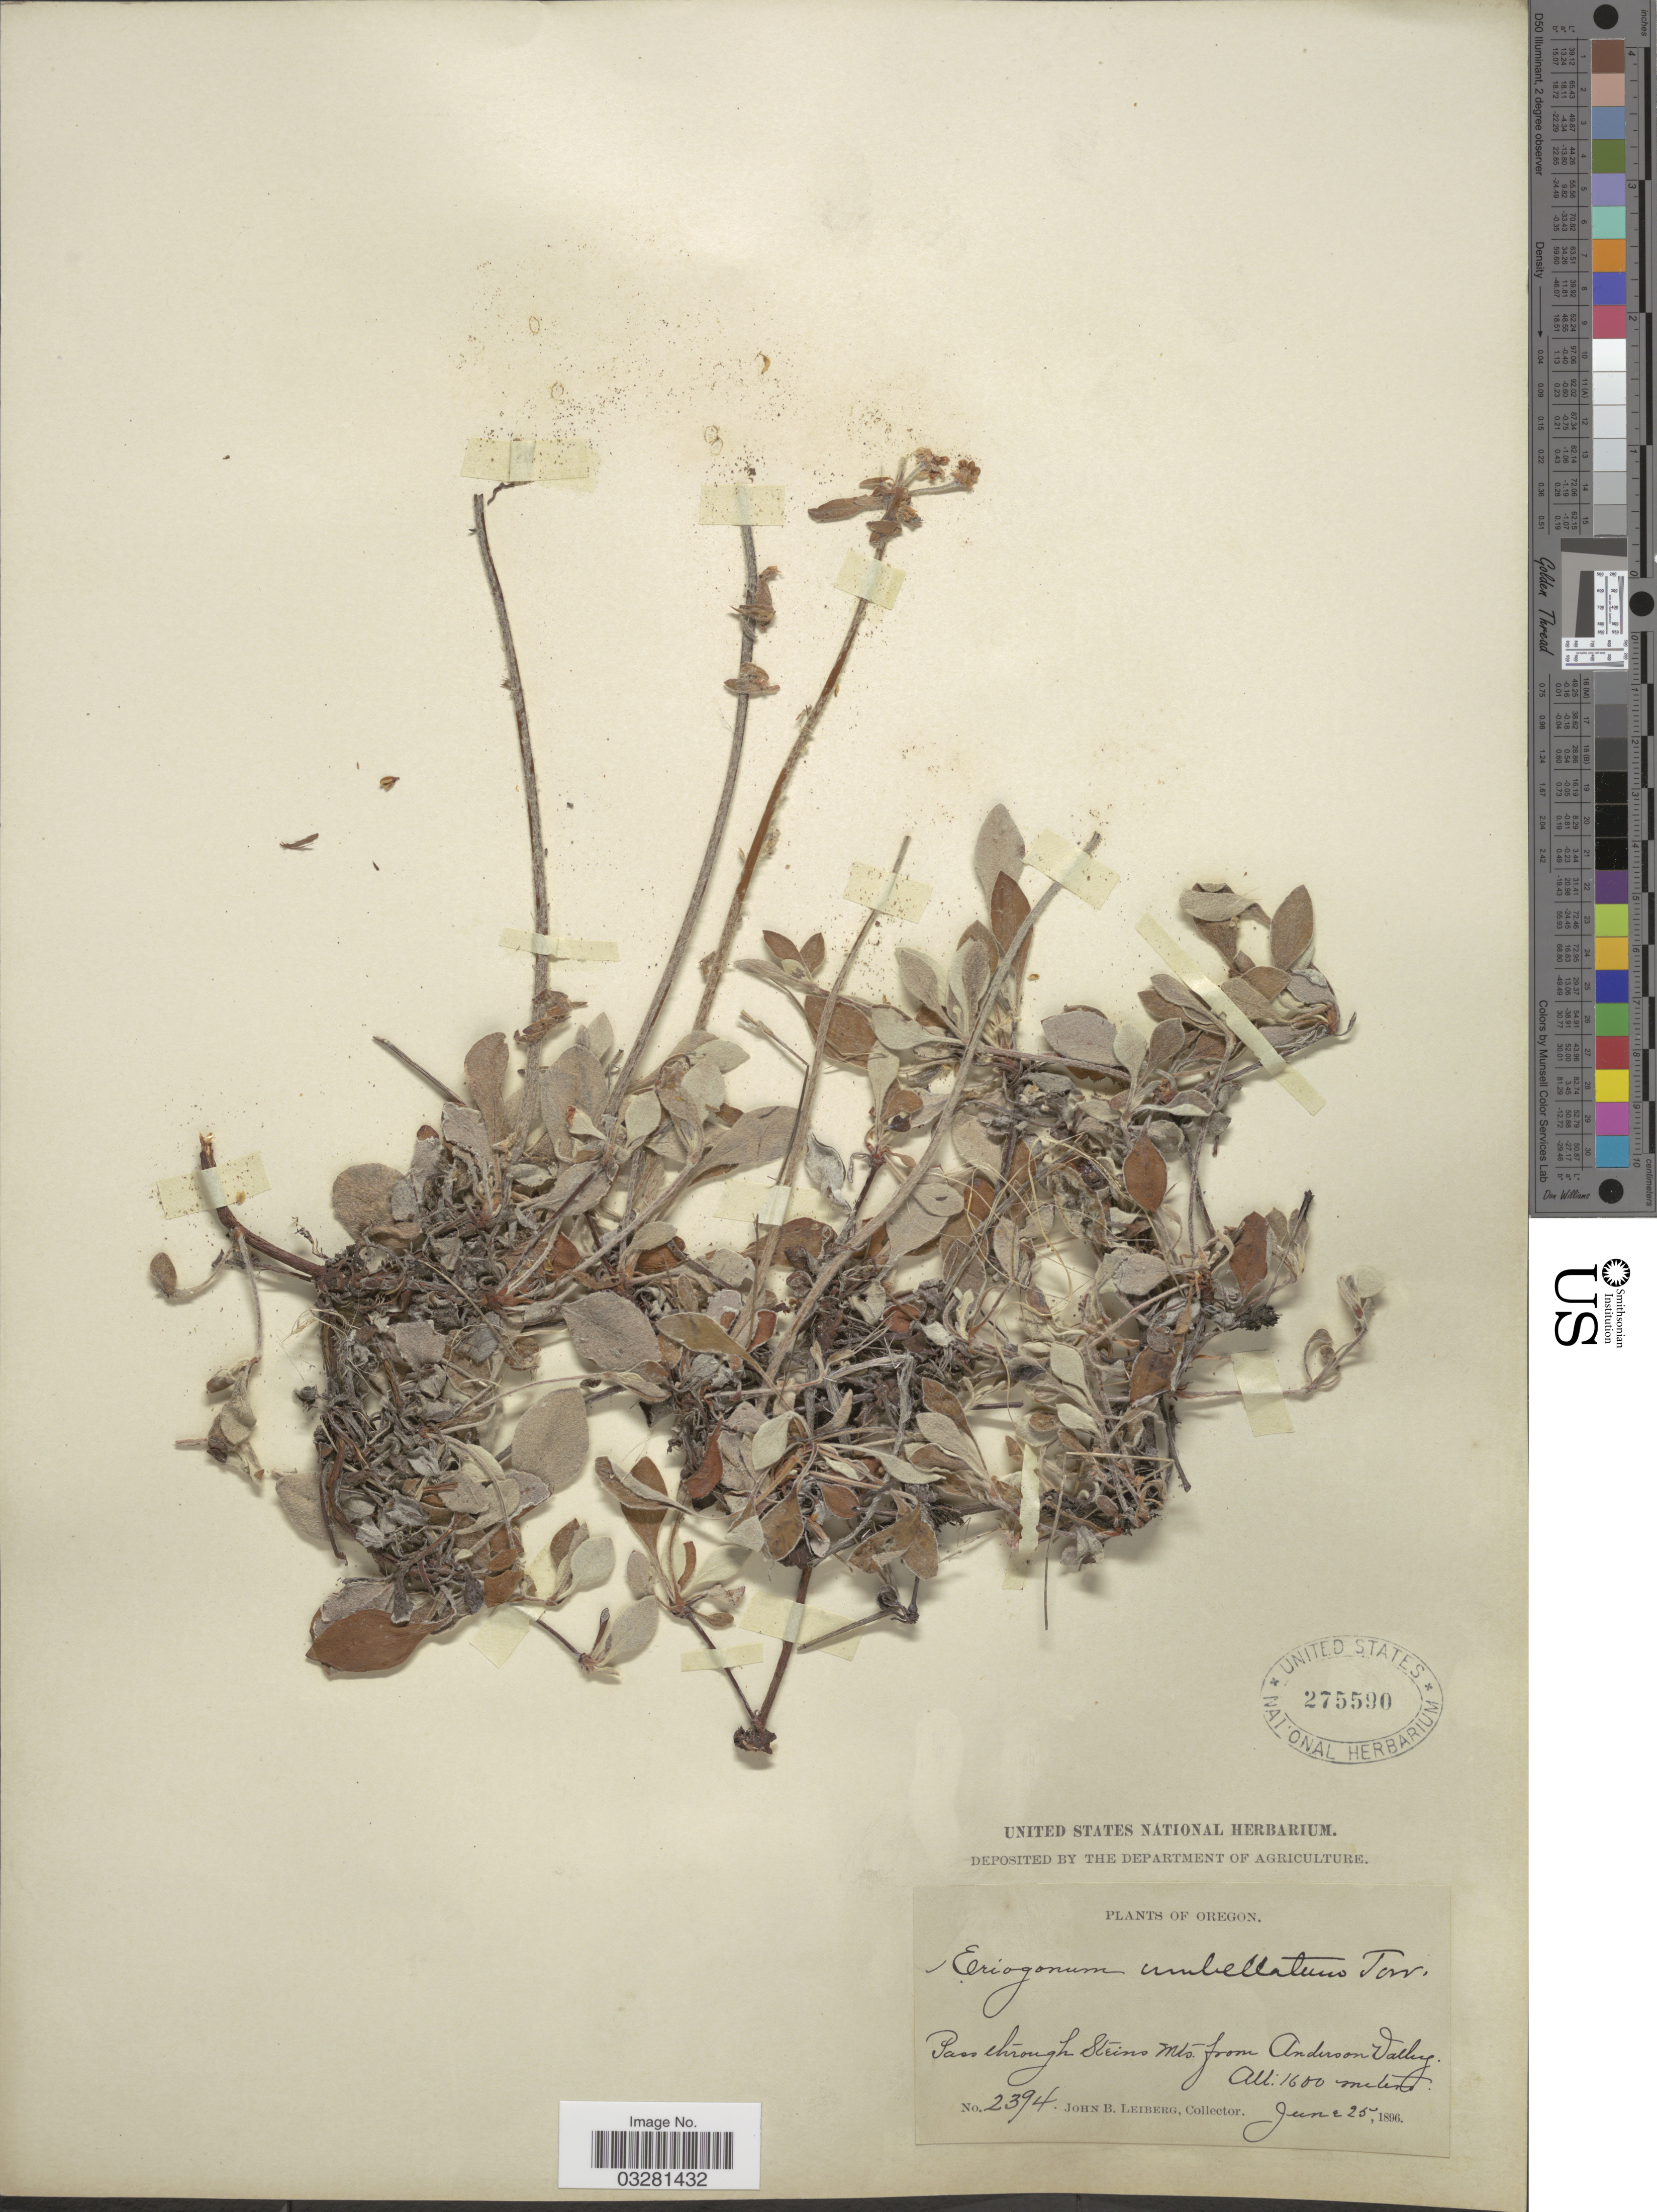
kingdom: Plantae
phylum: Tracheophyta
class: Magnoliopsida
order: Caryophyllales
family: Polygonaceae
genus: Eriogonum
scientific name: Eriogonum biumbellatum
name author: Rydb.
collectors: J. Leiberg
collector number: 2394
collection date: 1896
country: United States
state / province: Oregon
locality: Pass through Steins Mts. from Anderson Valley.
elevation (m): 1600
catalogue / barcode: US 275590